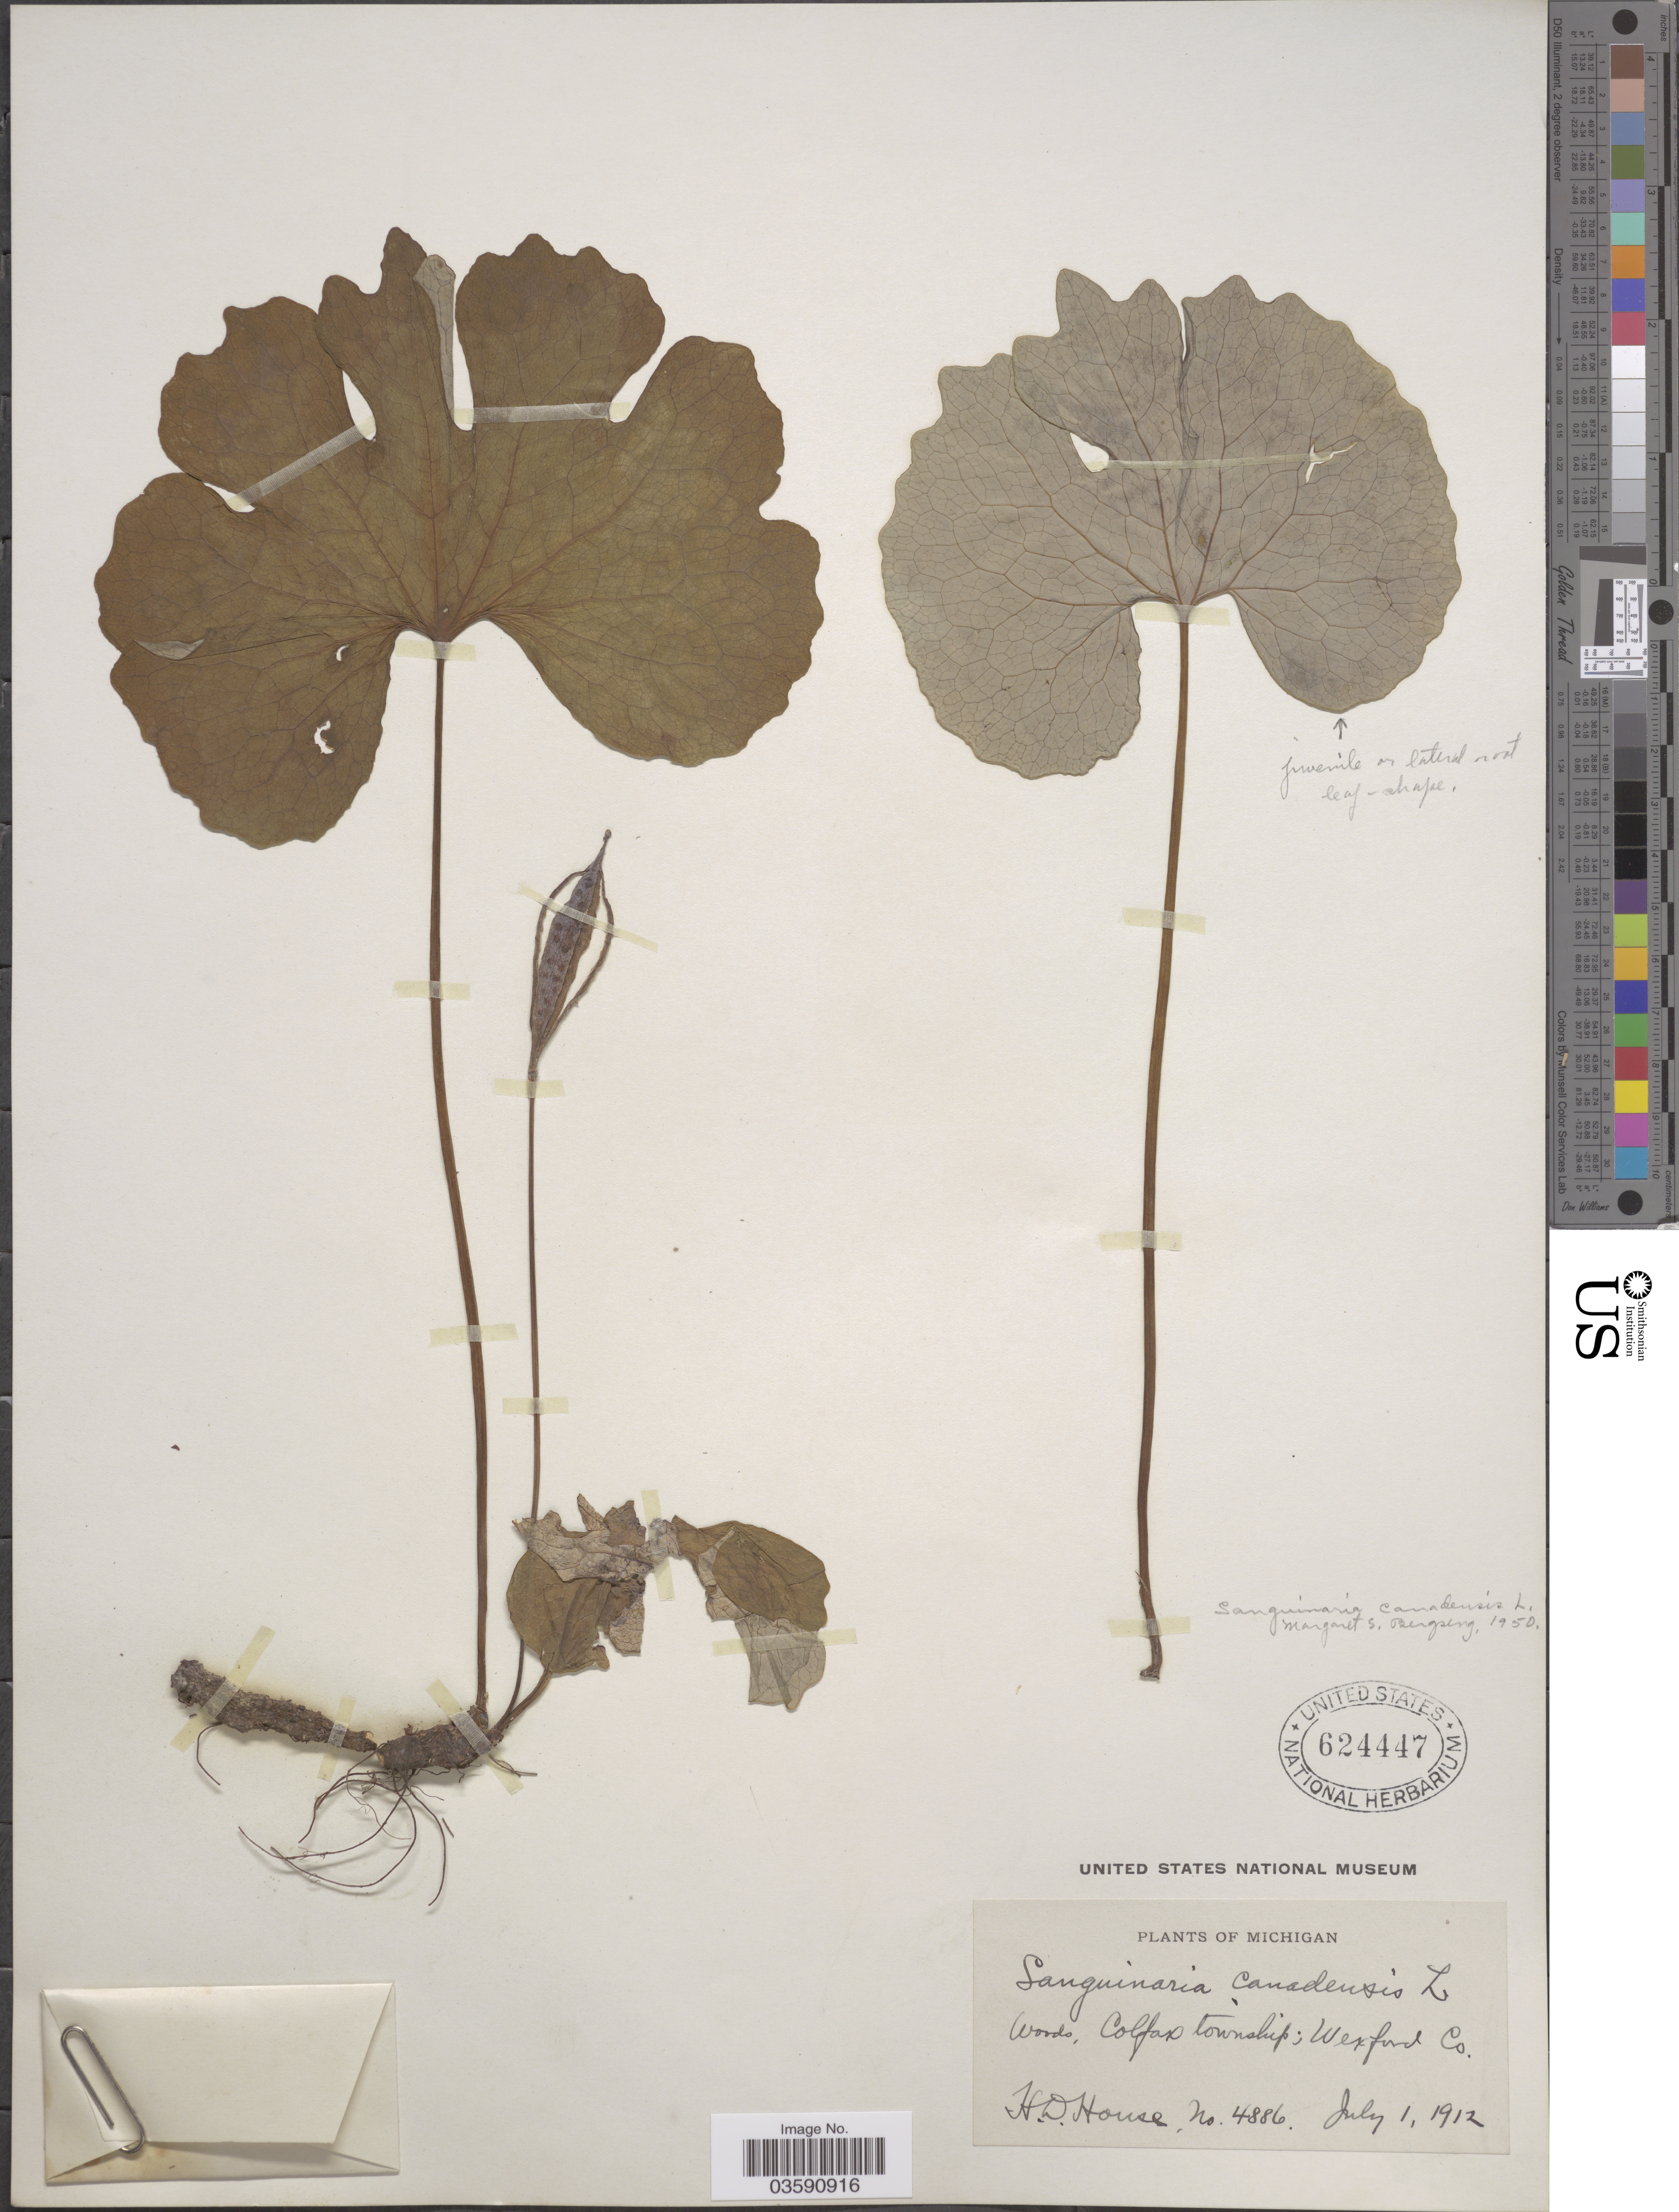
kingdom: Plantae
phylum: Tracheophyta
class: Magnoliopsida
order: Ranunculales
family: Papaveraceae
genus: Sanguinaria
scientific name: Sanguinaria canadensis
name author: L.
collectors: H. D. House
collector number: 4886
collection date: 1912-07-01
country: United States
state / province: Michigan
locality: Woods, Colfax township; Wexford Co.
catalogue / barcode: US 624447